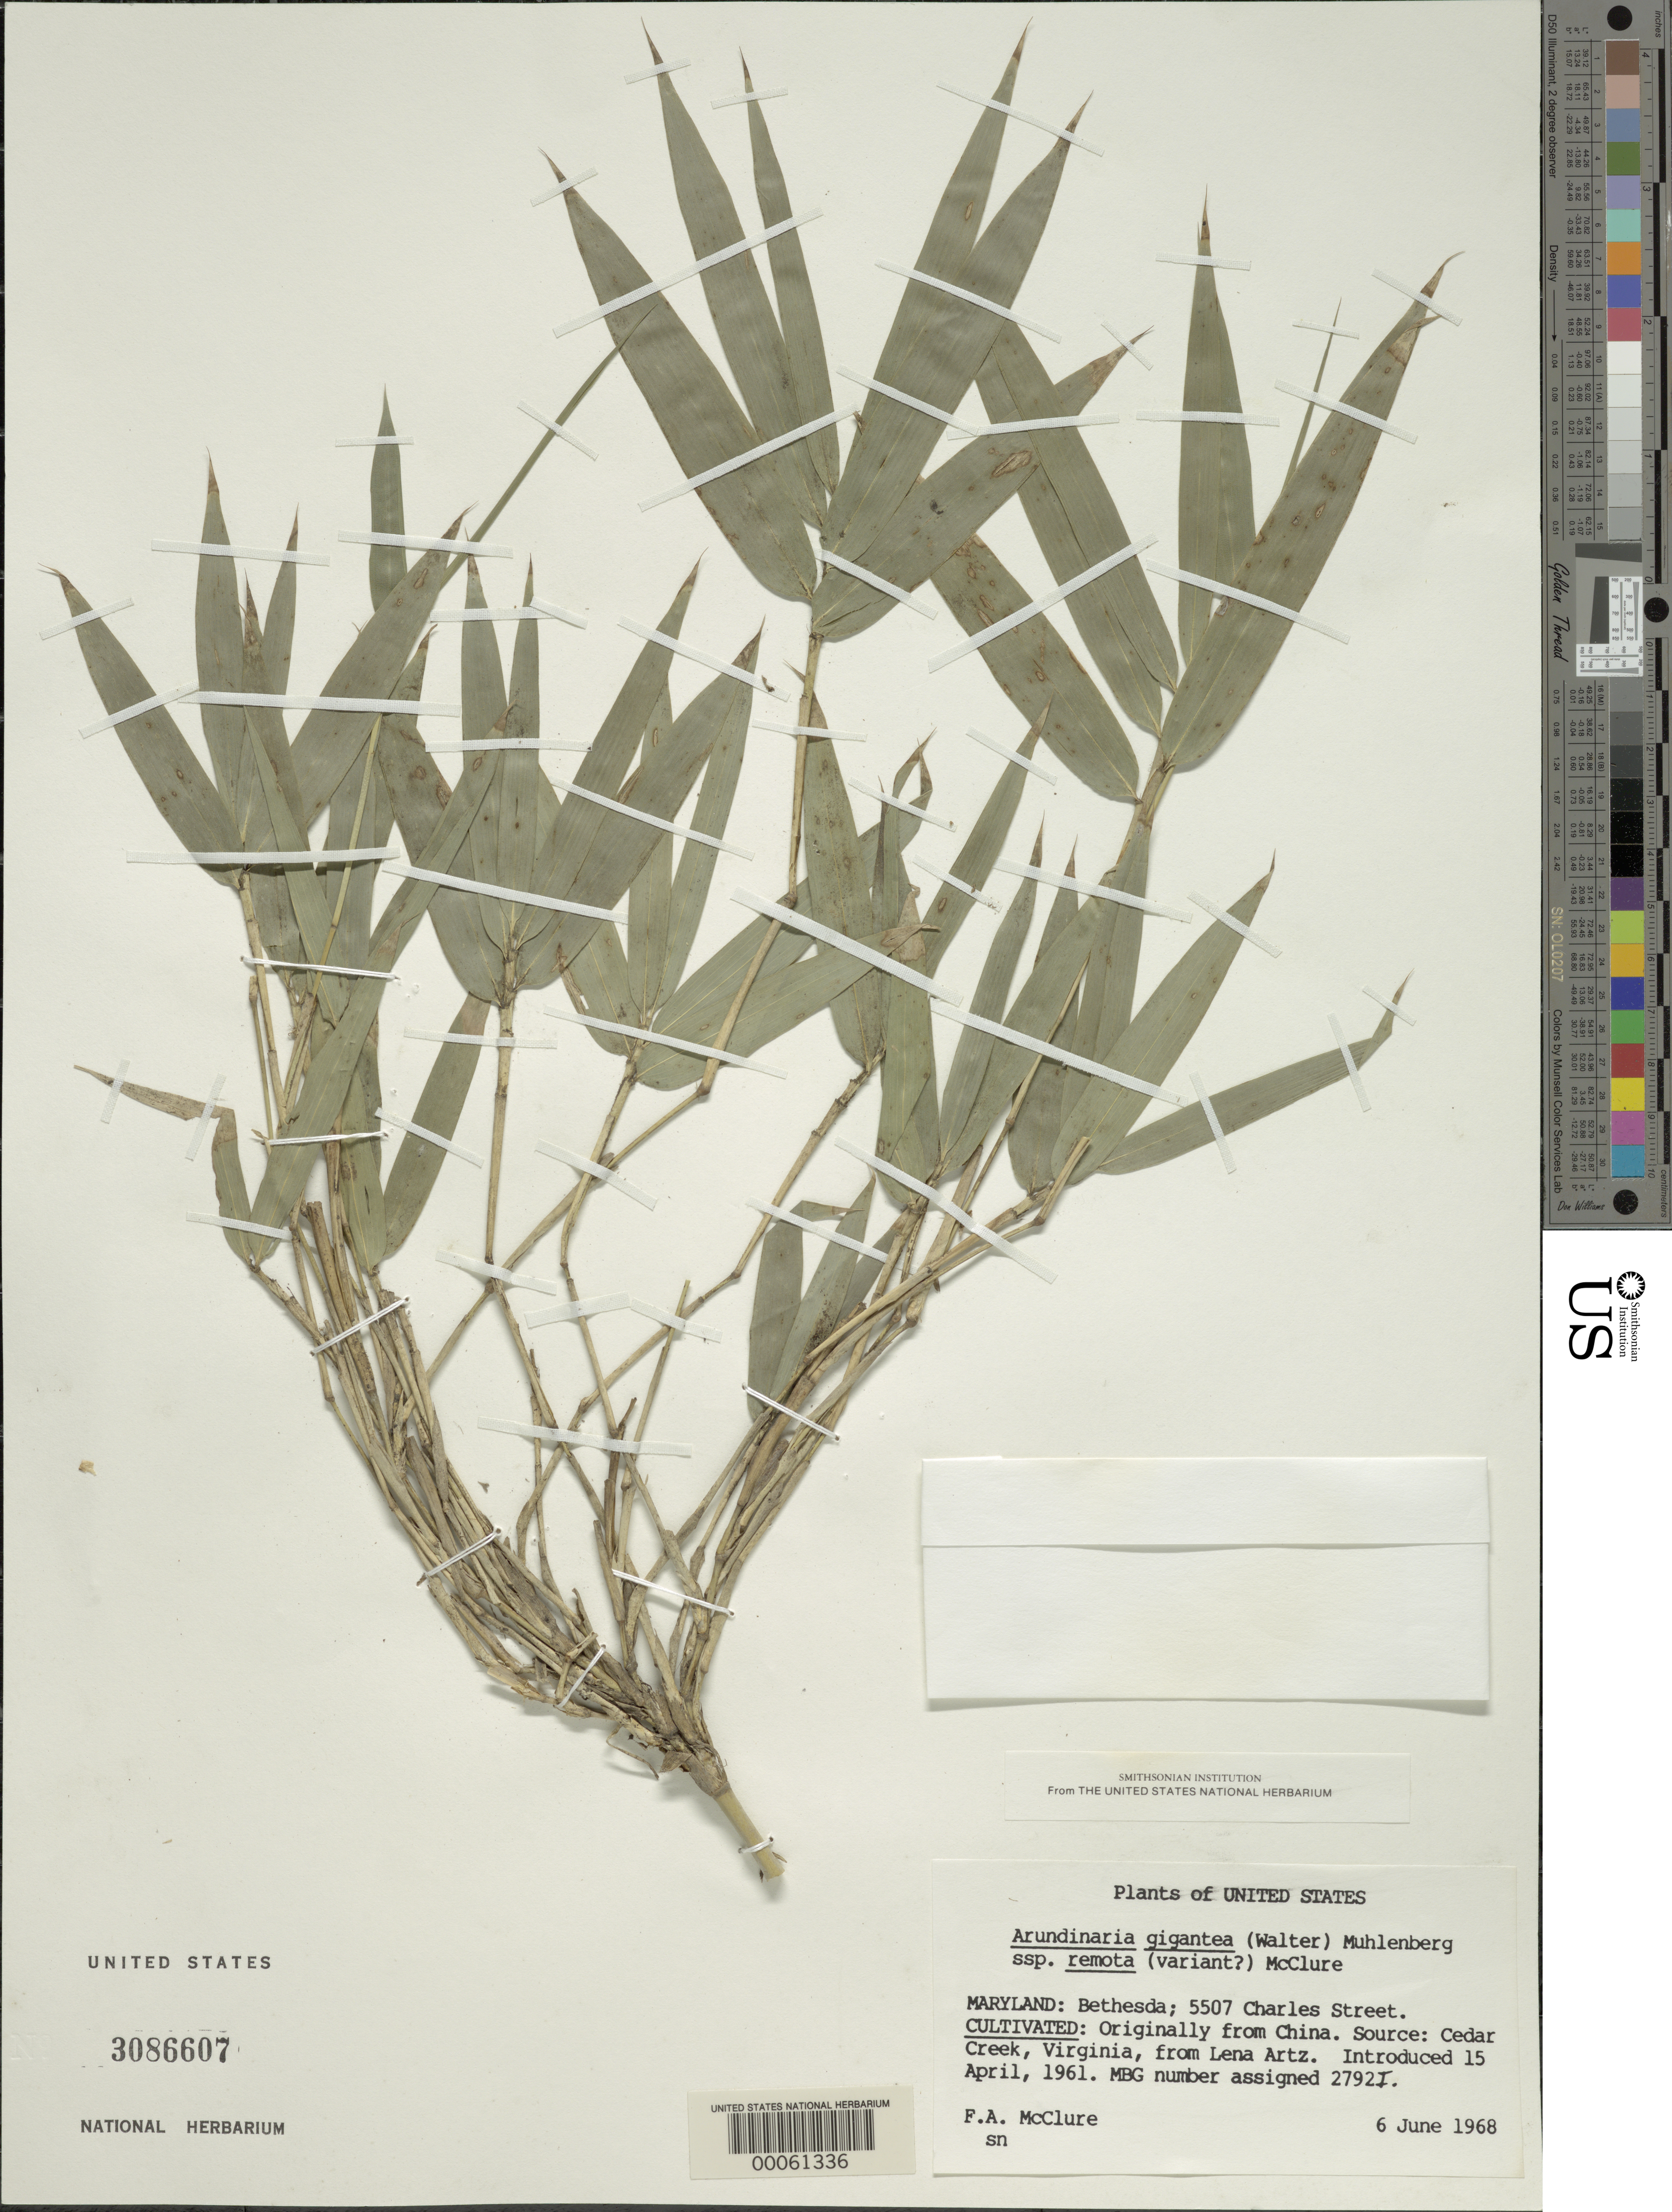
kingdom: Plantae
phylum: Tracheophyta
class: Liliopsida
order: Poales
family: Poaceae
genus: Arundinaria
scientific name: Arundinaria gigantea subsp. remota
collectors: F. A. McClure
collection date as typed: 06 Jun 1968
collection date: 1968-06-06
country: United States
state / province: Maryland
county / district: Montgomery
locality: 5507 Charles Street, Bethesda (McClure's garden)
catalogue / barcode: US 3086607